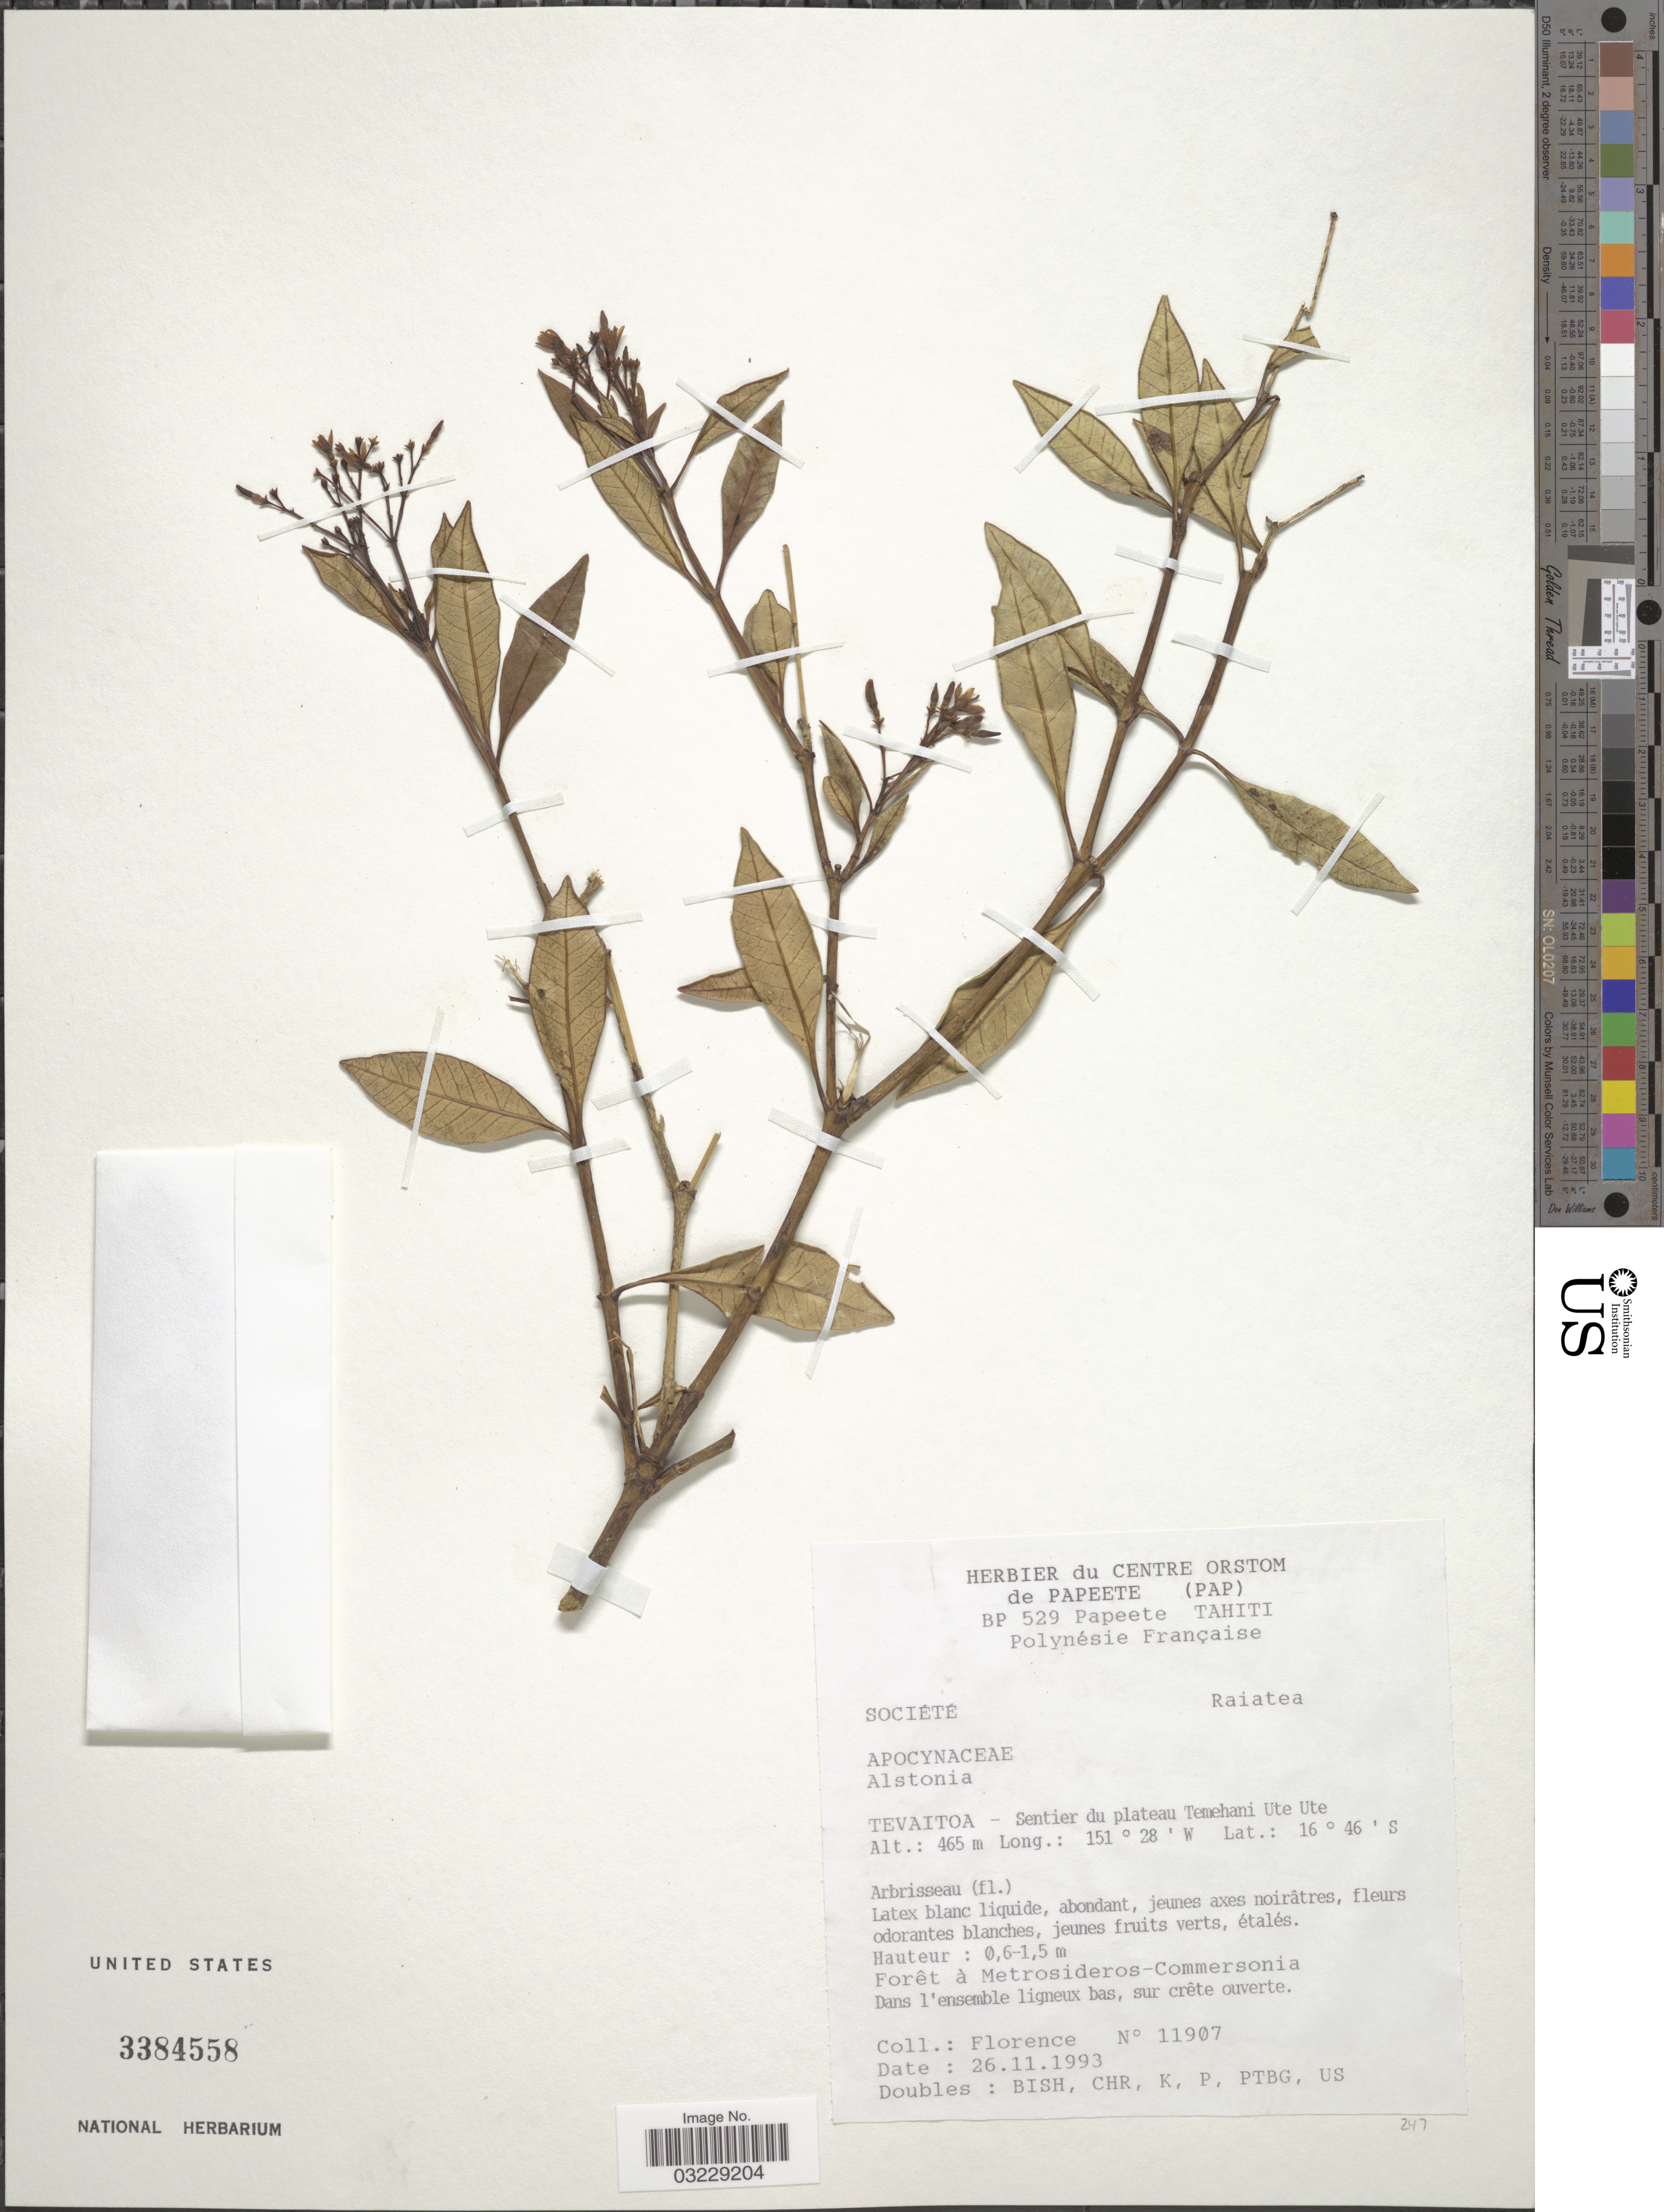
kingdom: Plantae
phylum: Tracheophyta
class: Magnoliopsida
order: Gentianales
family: Apocynaceae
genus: Alstonia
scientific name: Alstonia costata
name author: (G. Forst.) R. Br.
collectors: -. Florence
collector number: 11907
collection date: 1993-11-26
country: French Polynesia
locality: Société. Raiatea. Tevaitoa - Sentier du plateau Temehani Ute Ute.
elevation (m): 465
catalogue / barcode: US 3384558